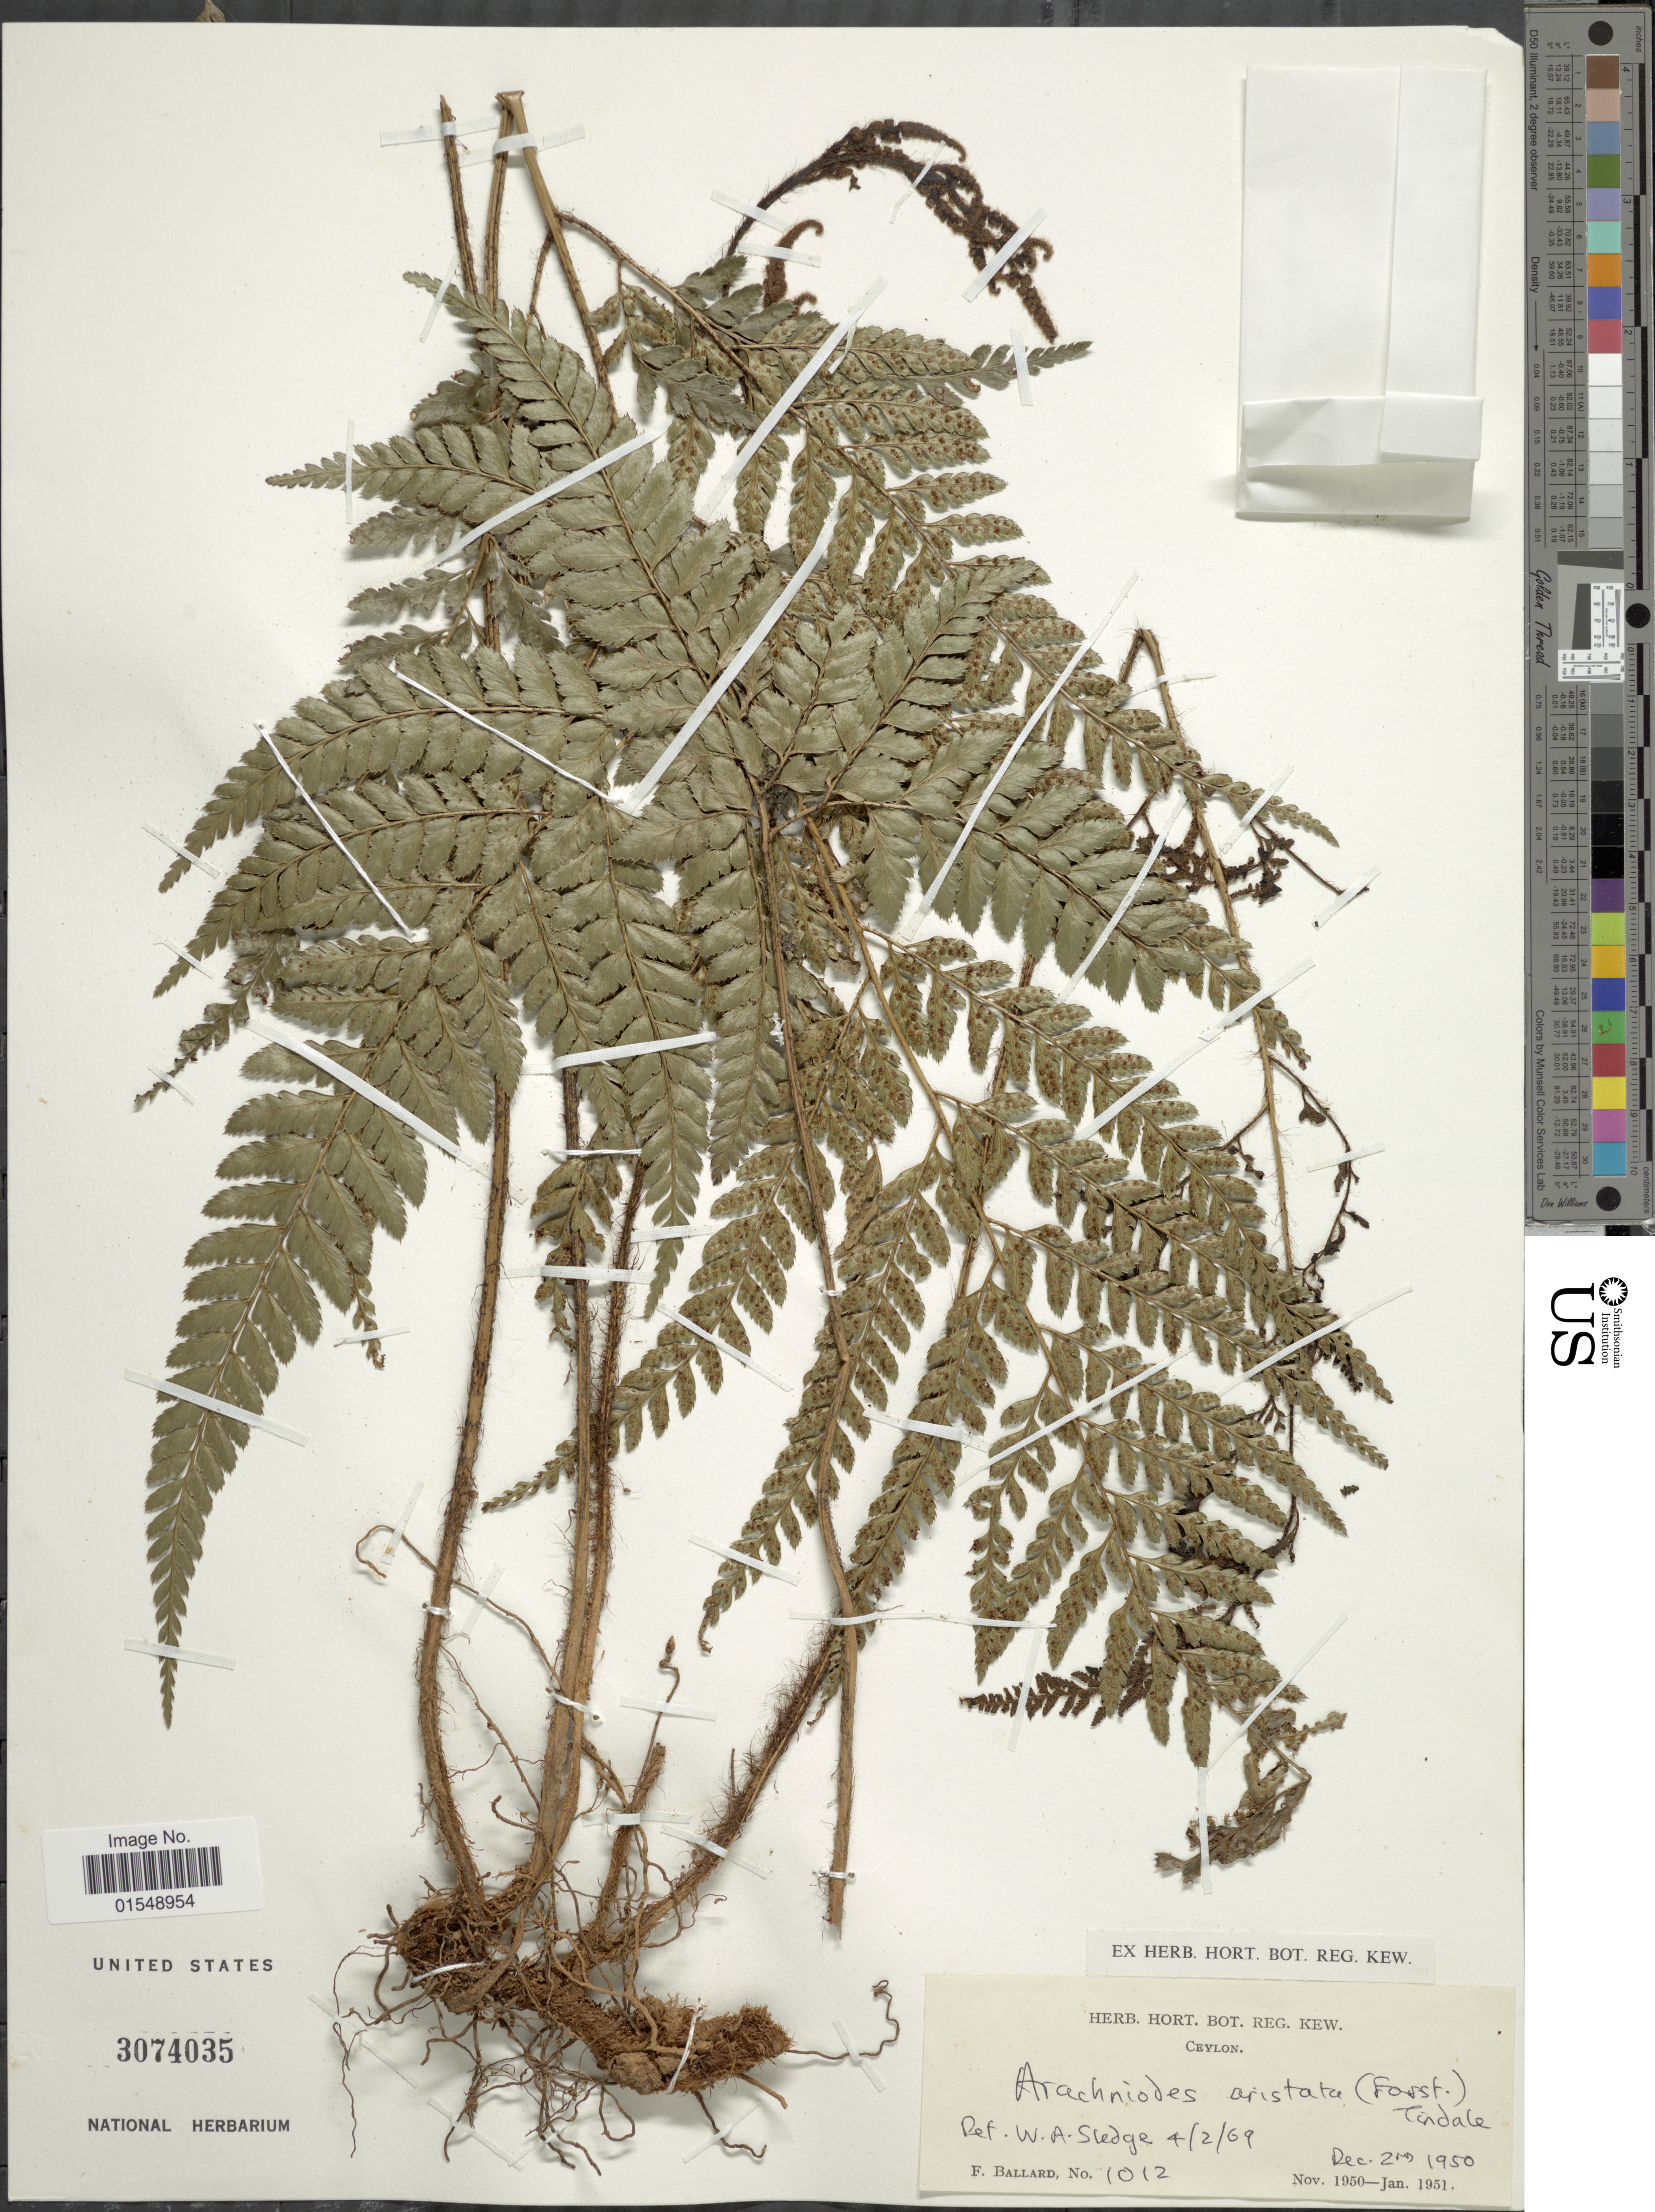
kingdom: Plantae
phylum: Tracheophyta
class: Polypodiopsida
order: Polypodiales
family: Dryopteridaceae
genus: Arachniodes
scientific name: Arachniodes aristata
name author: (G. Forst.) Tindale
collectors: F. Ballard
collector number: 1012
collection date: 1950-12-02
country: Sri Lanka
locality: Ceylon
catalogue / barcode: US 3074035